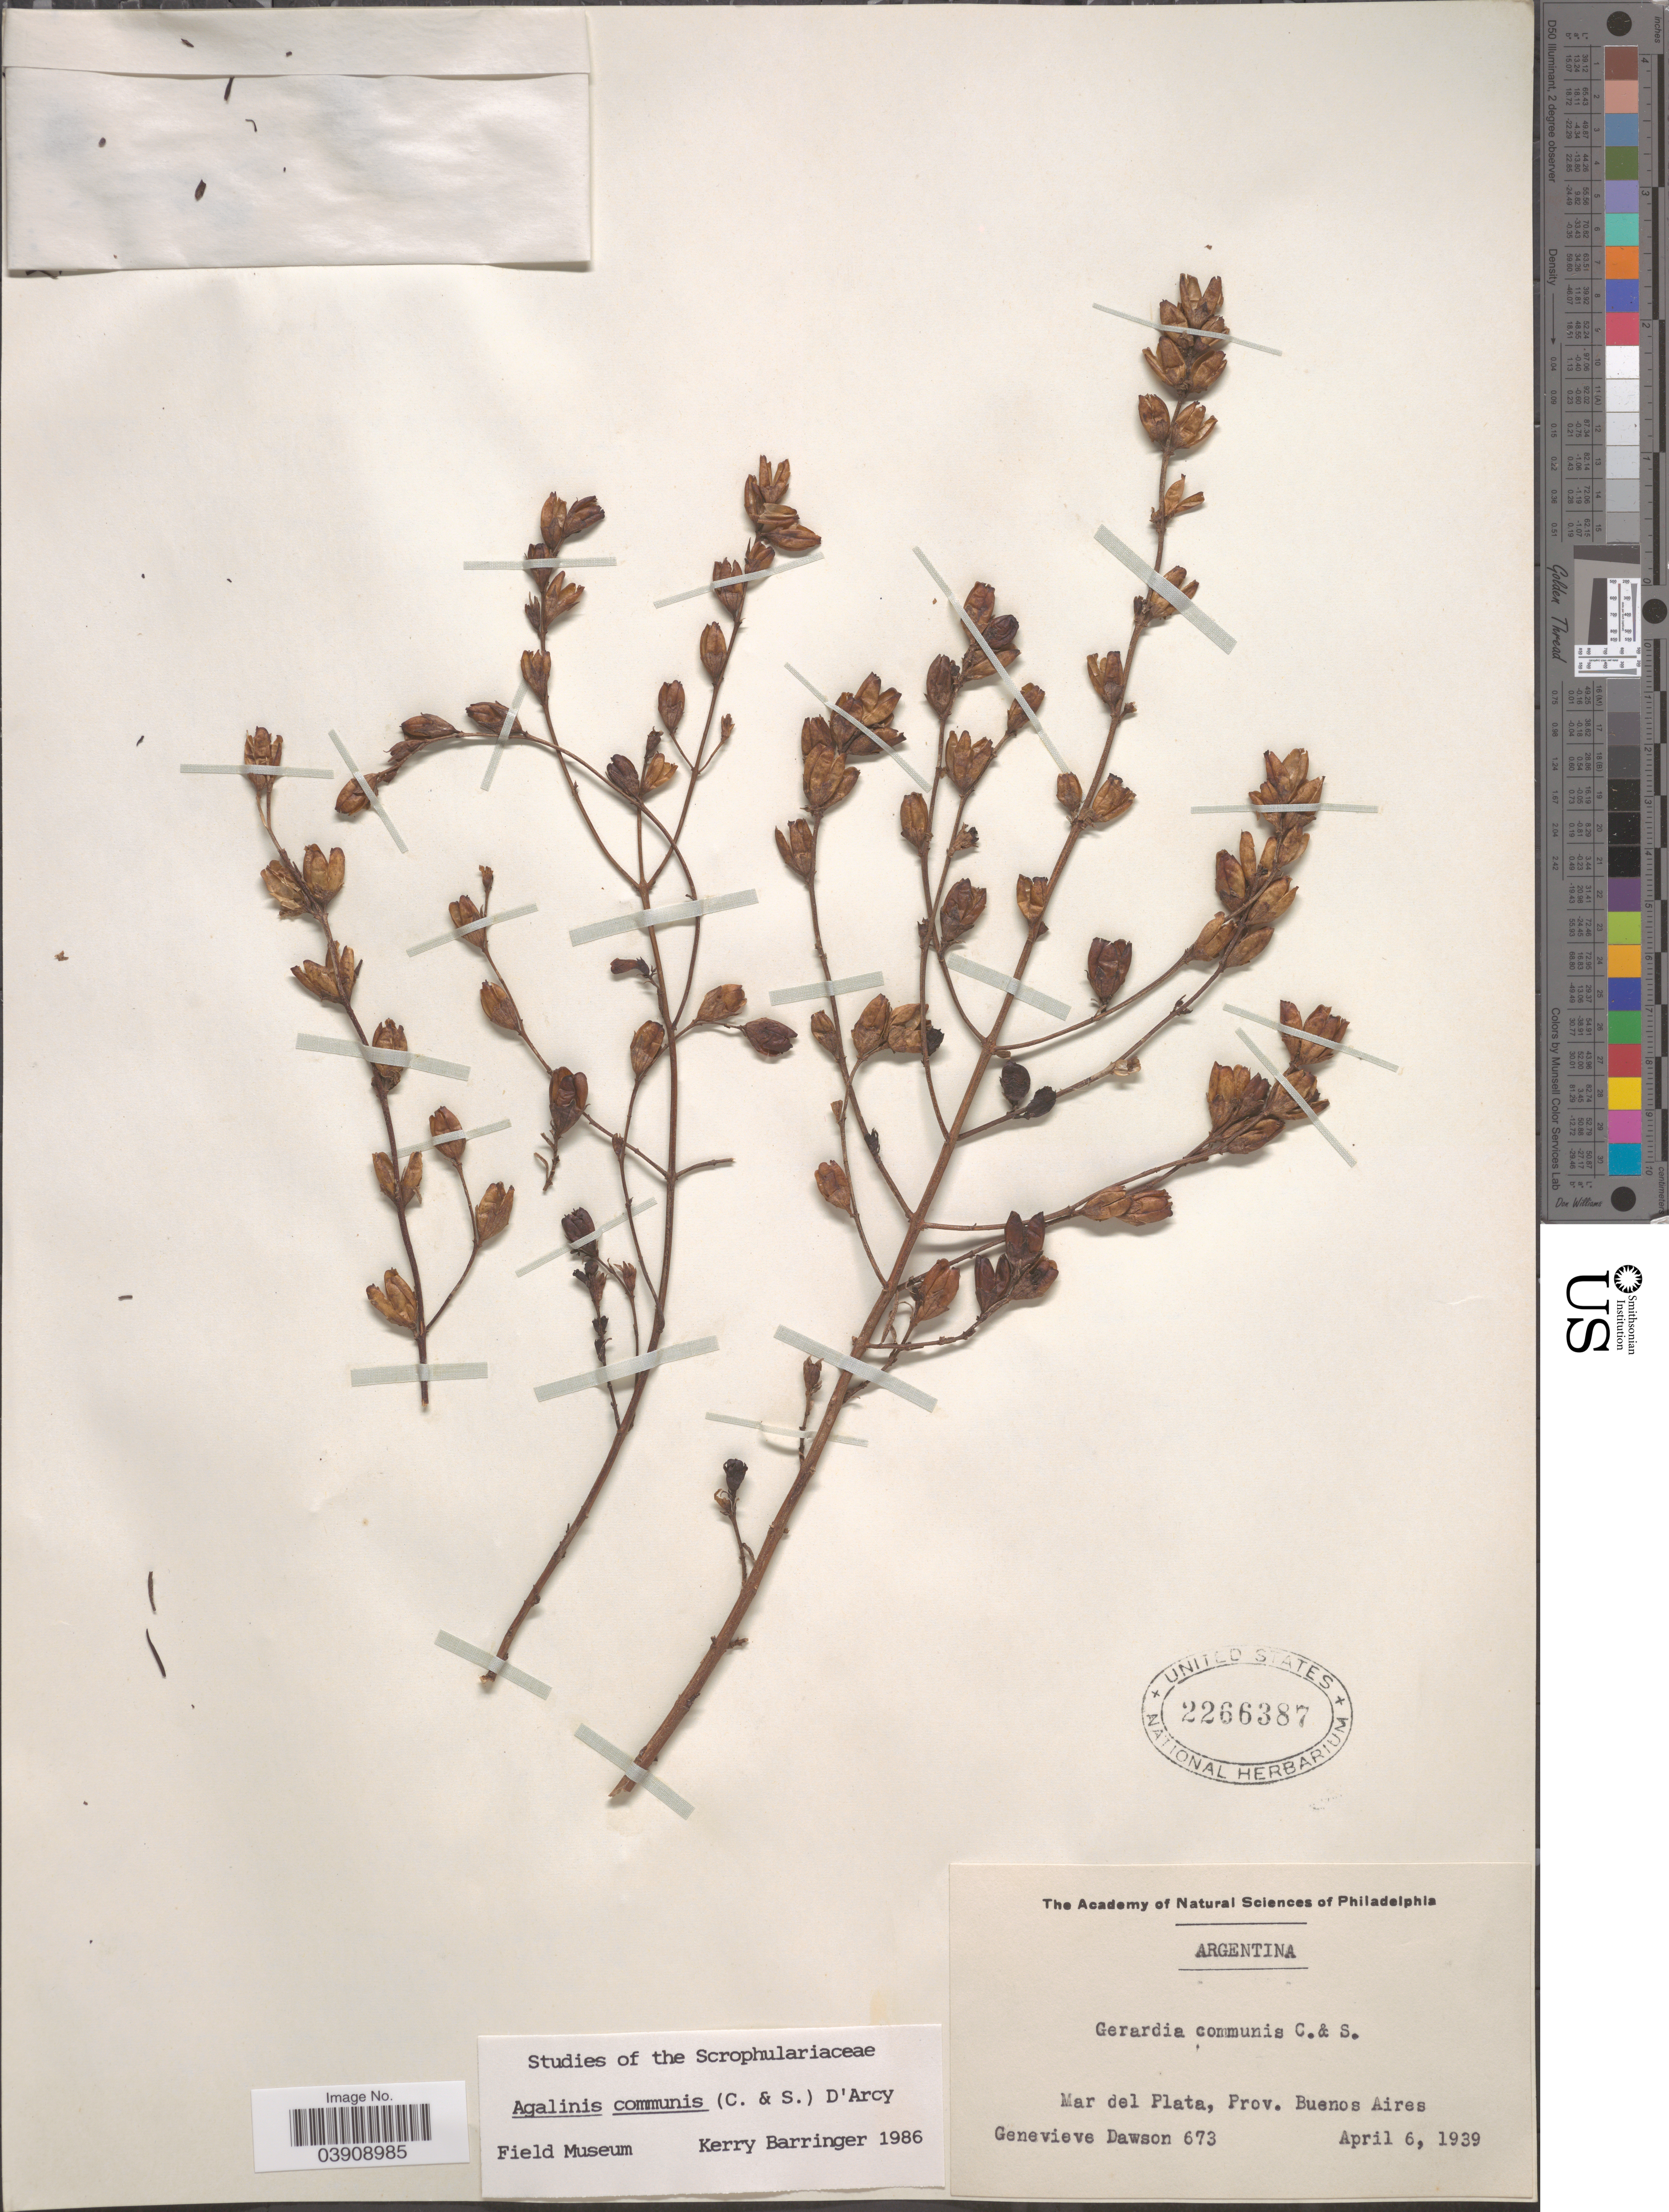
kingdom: Plantae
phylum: Tracheophyta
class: Magnoliopsida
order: Lamiales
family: Orobanchaceae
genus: Agalinis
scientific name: Agalinis communis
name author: (Cham. & Schltdl.) D'Arcy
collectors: G. Dawson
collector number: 673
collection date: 1939-04-06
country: Argentina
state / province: Buenos Aires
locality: Mar del Plata.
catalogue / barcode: US 2266387